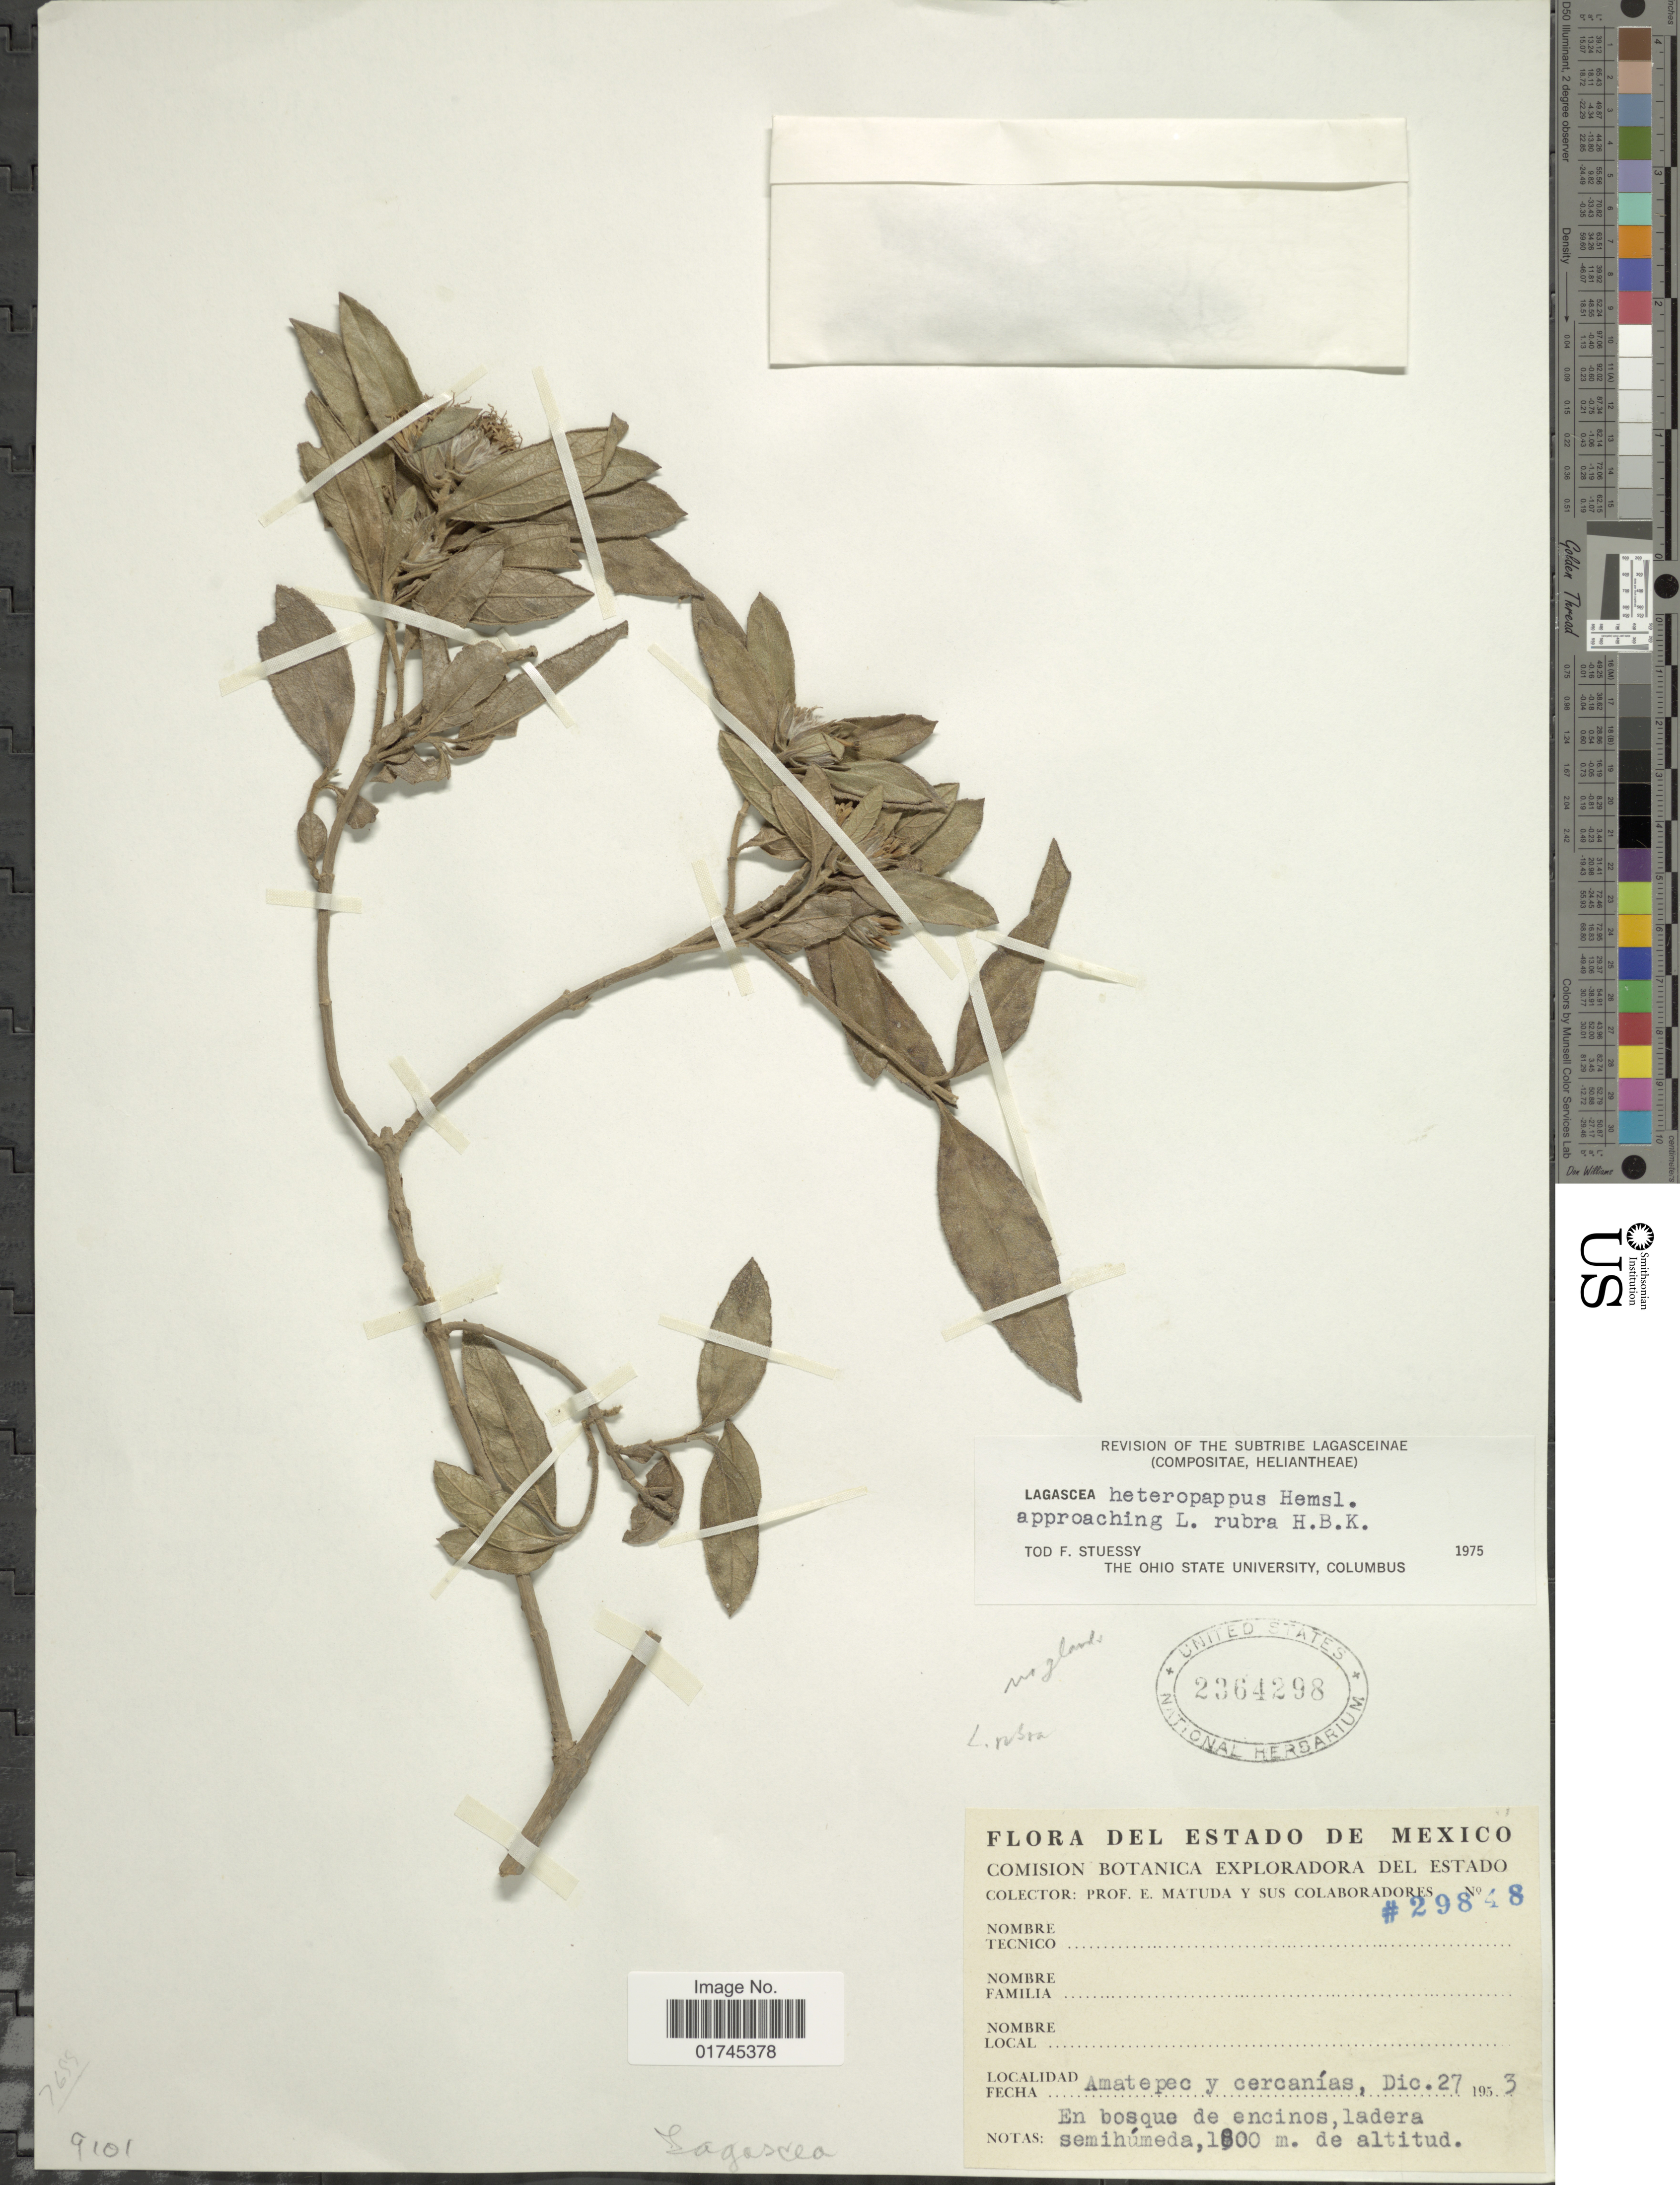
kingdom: Plantae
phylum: Tracheophyta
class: Magnoliopsida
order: Asterales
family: Asteraceae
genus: Lagascea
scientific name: Lagascea heteropappus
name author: Hemsl.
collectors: E. Matuda & et al.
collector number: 29848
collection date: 1953-12-27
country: Mexico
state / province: México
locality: Del Estado de Mexico, Amatepec y cercanias.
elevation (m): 1800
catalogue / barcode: US 2364298